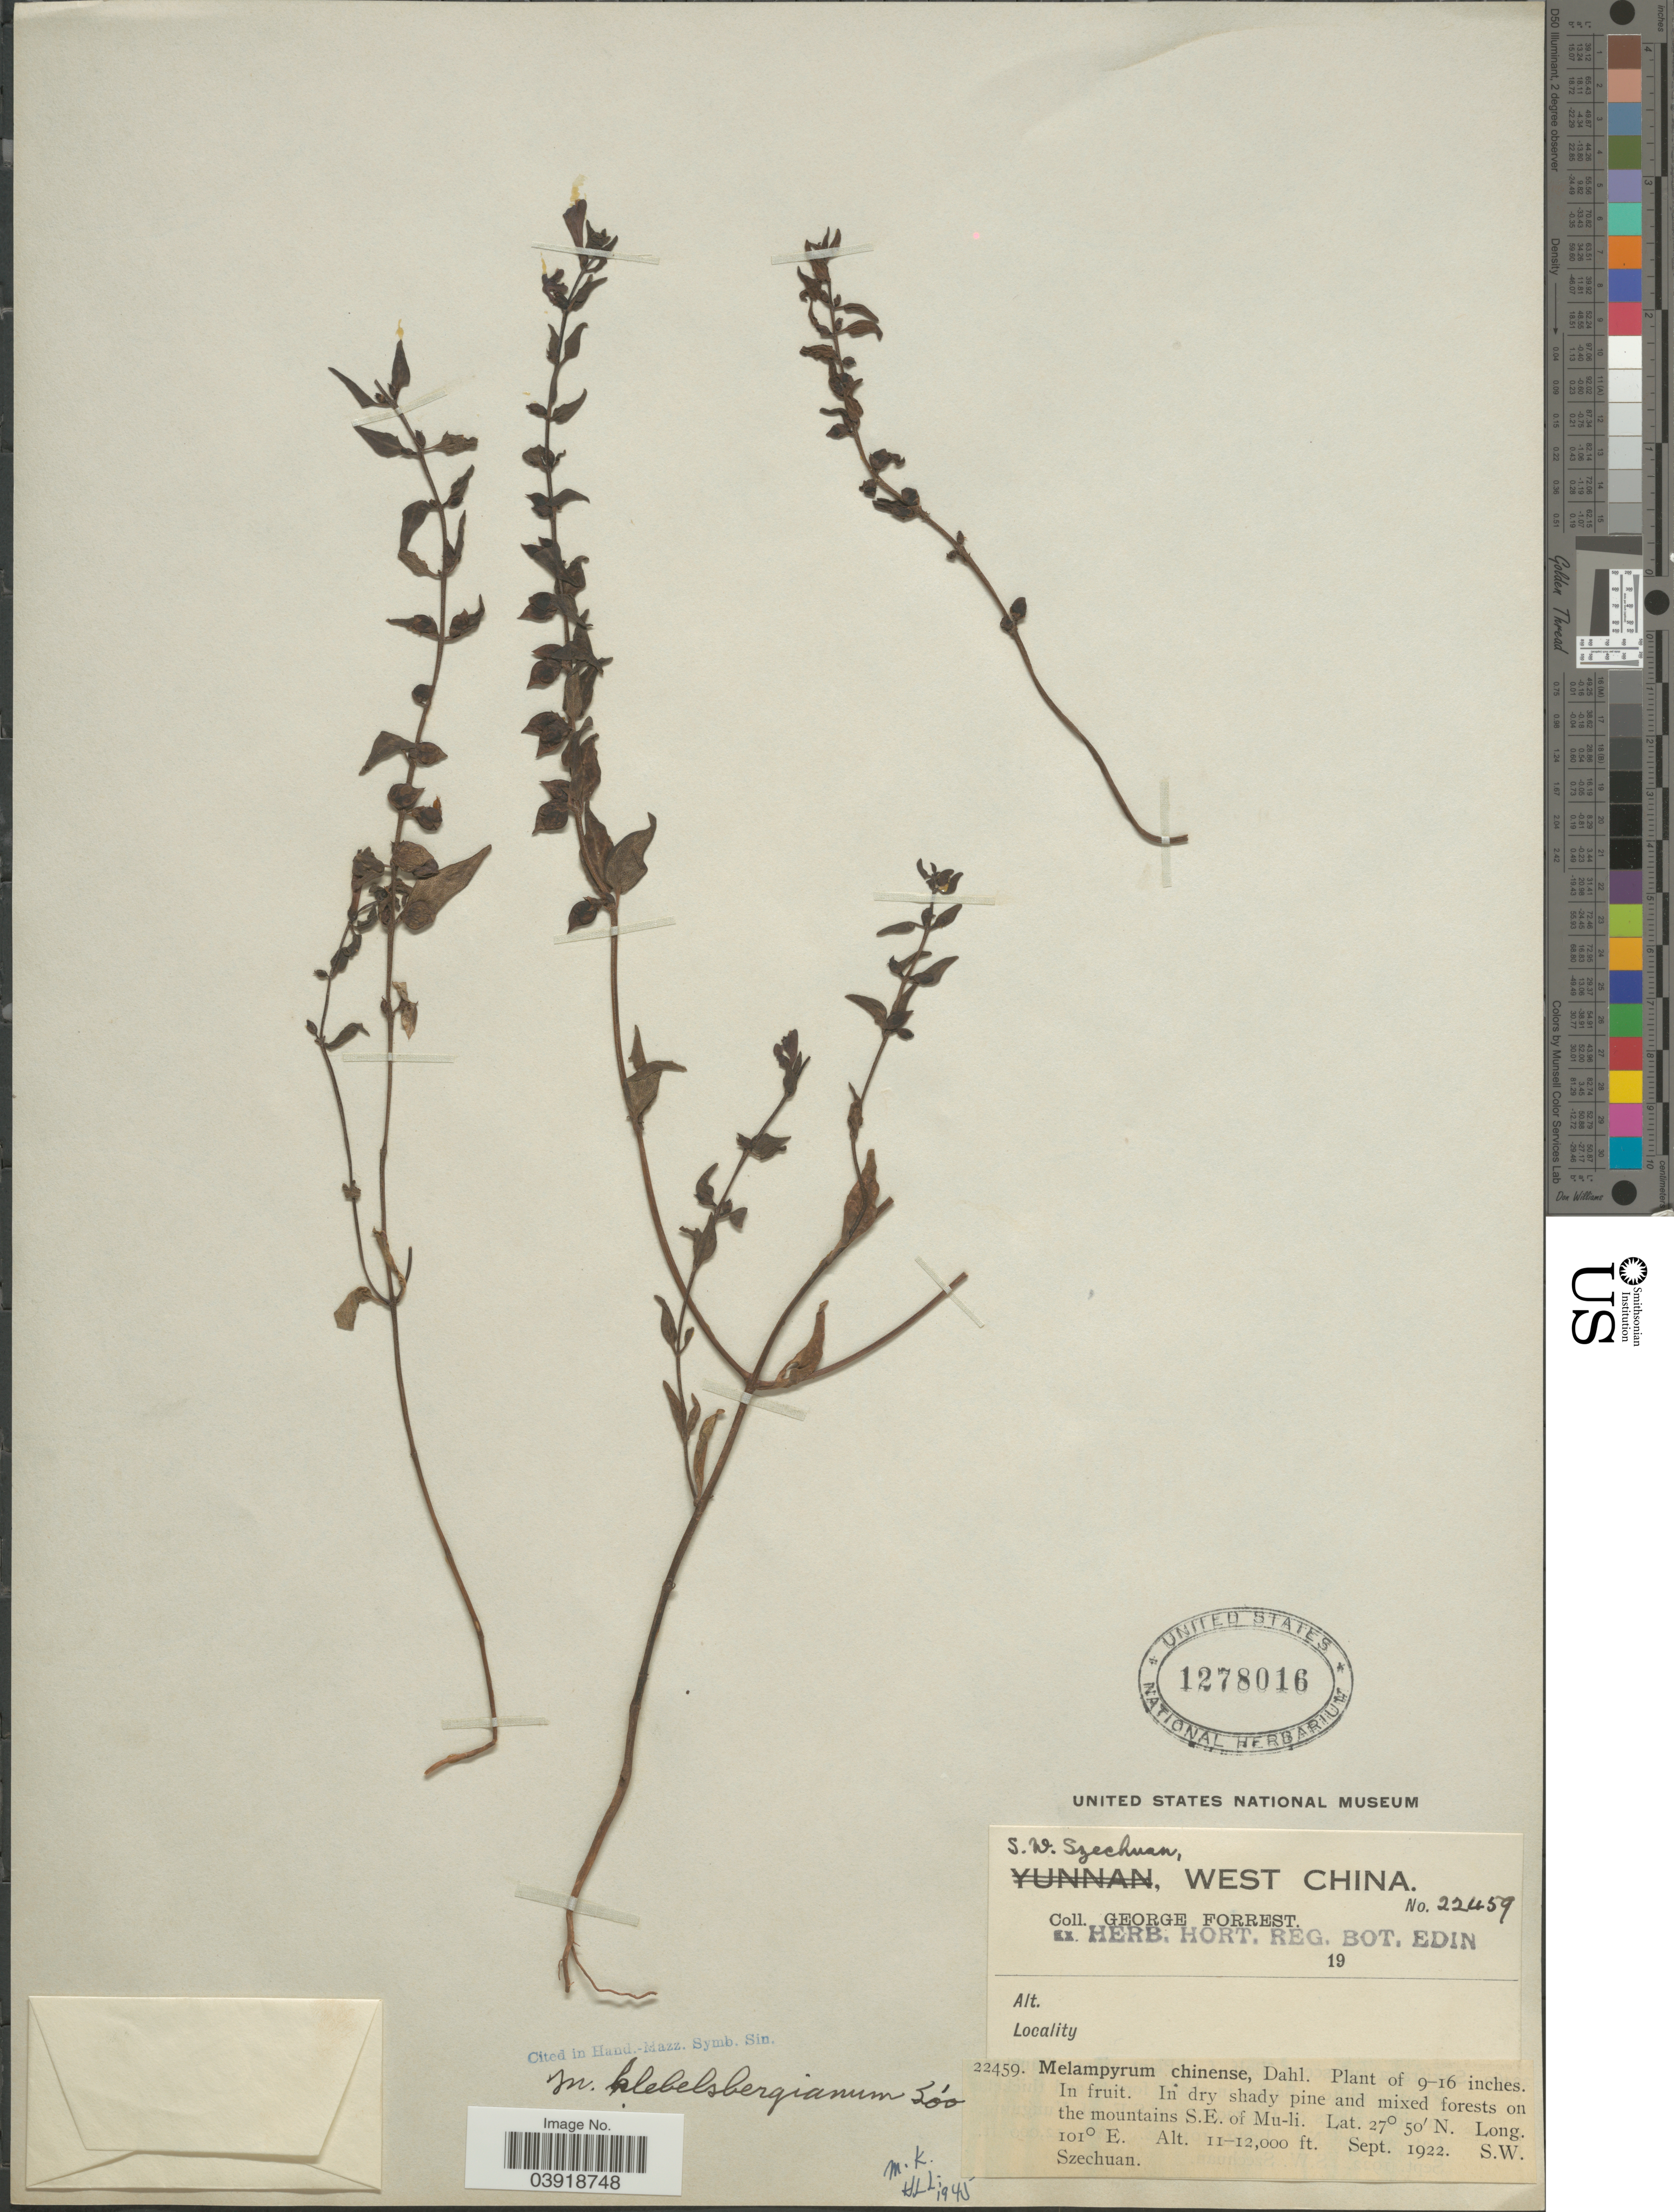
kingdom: Plantae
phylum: Tracheophyta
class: Magnoliopsida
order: Lamiales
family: Orobanchaceae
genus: Melampyrum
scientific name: Melampyrum klebelsbergianum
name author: Soó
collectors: G. Forrest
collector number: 22459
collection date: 1922-09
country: China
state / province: Sichuan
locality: S. W. Szechuan, West China. On the mountains S.E. of Mu-li.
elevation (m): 3353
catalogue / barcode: US 1278016